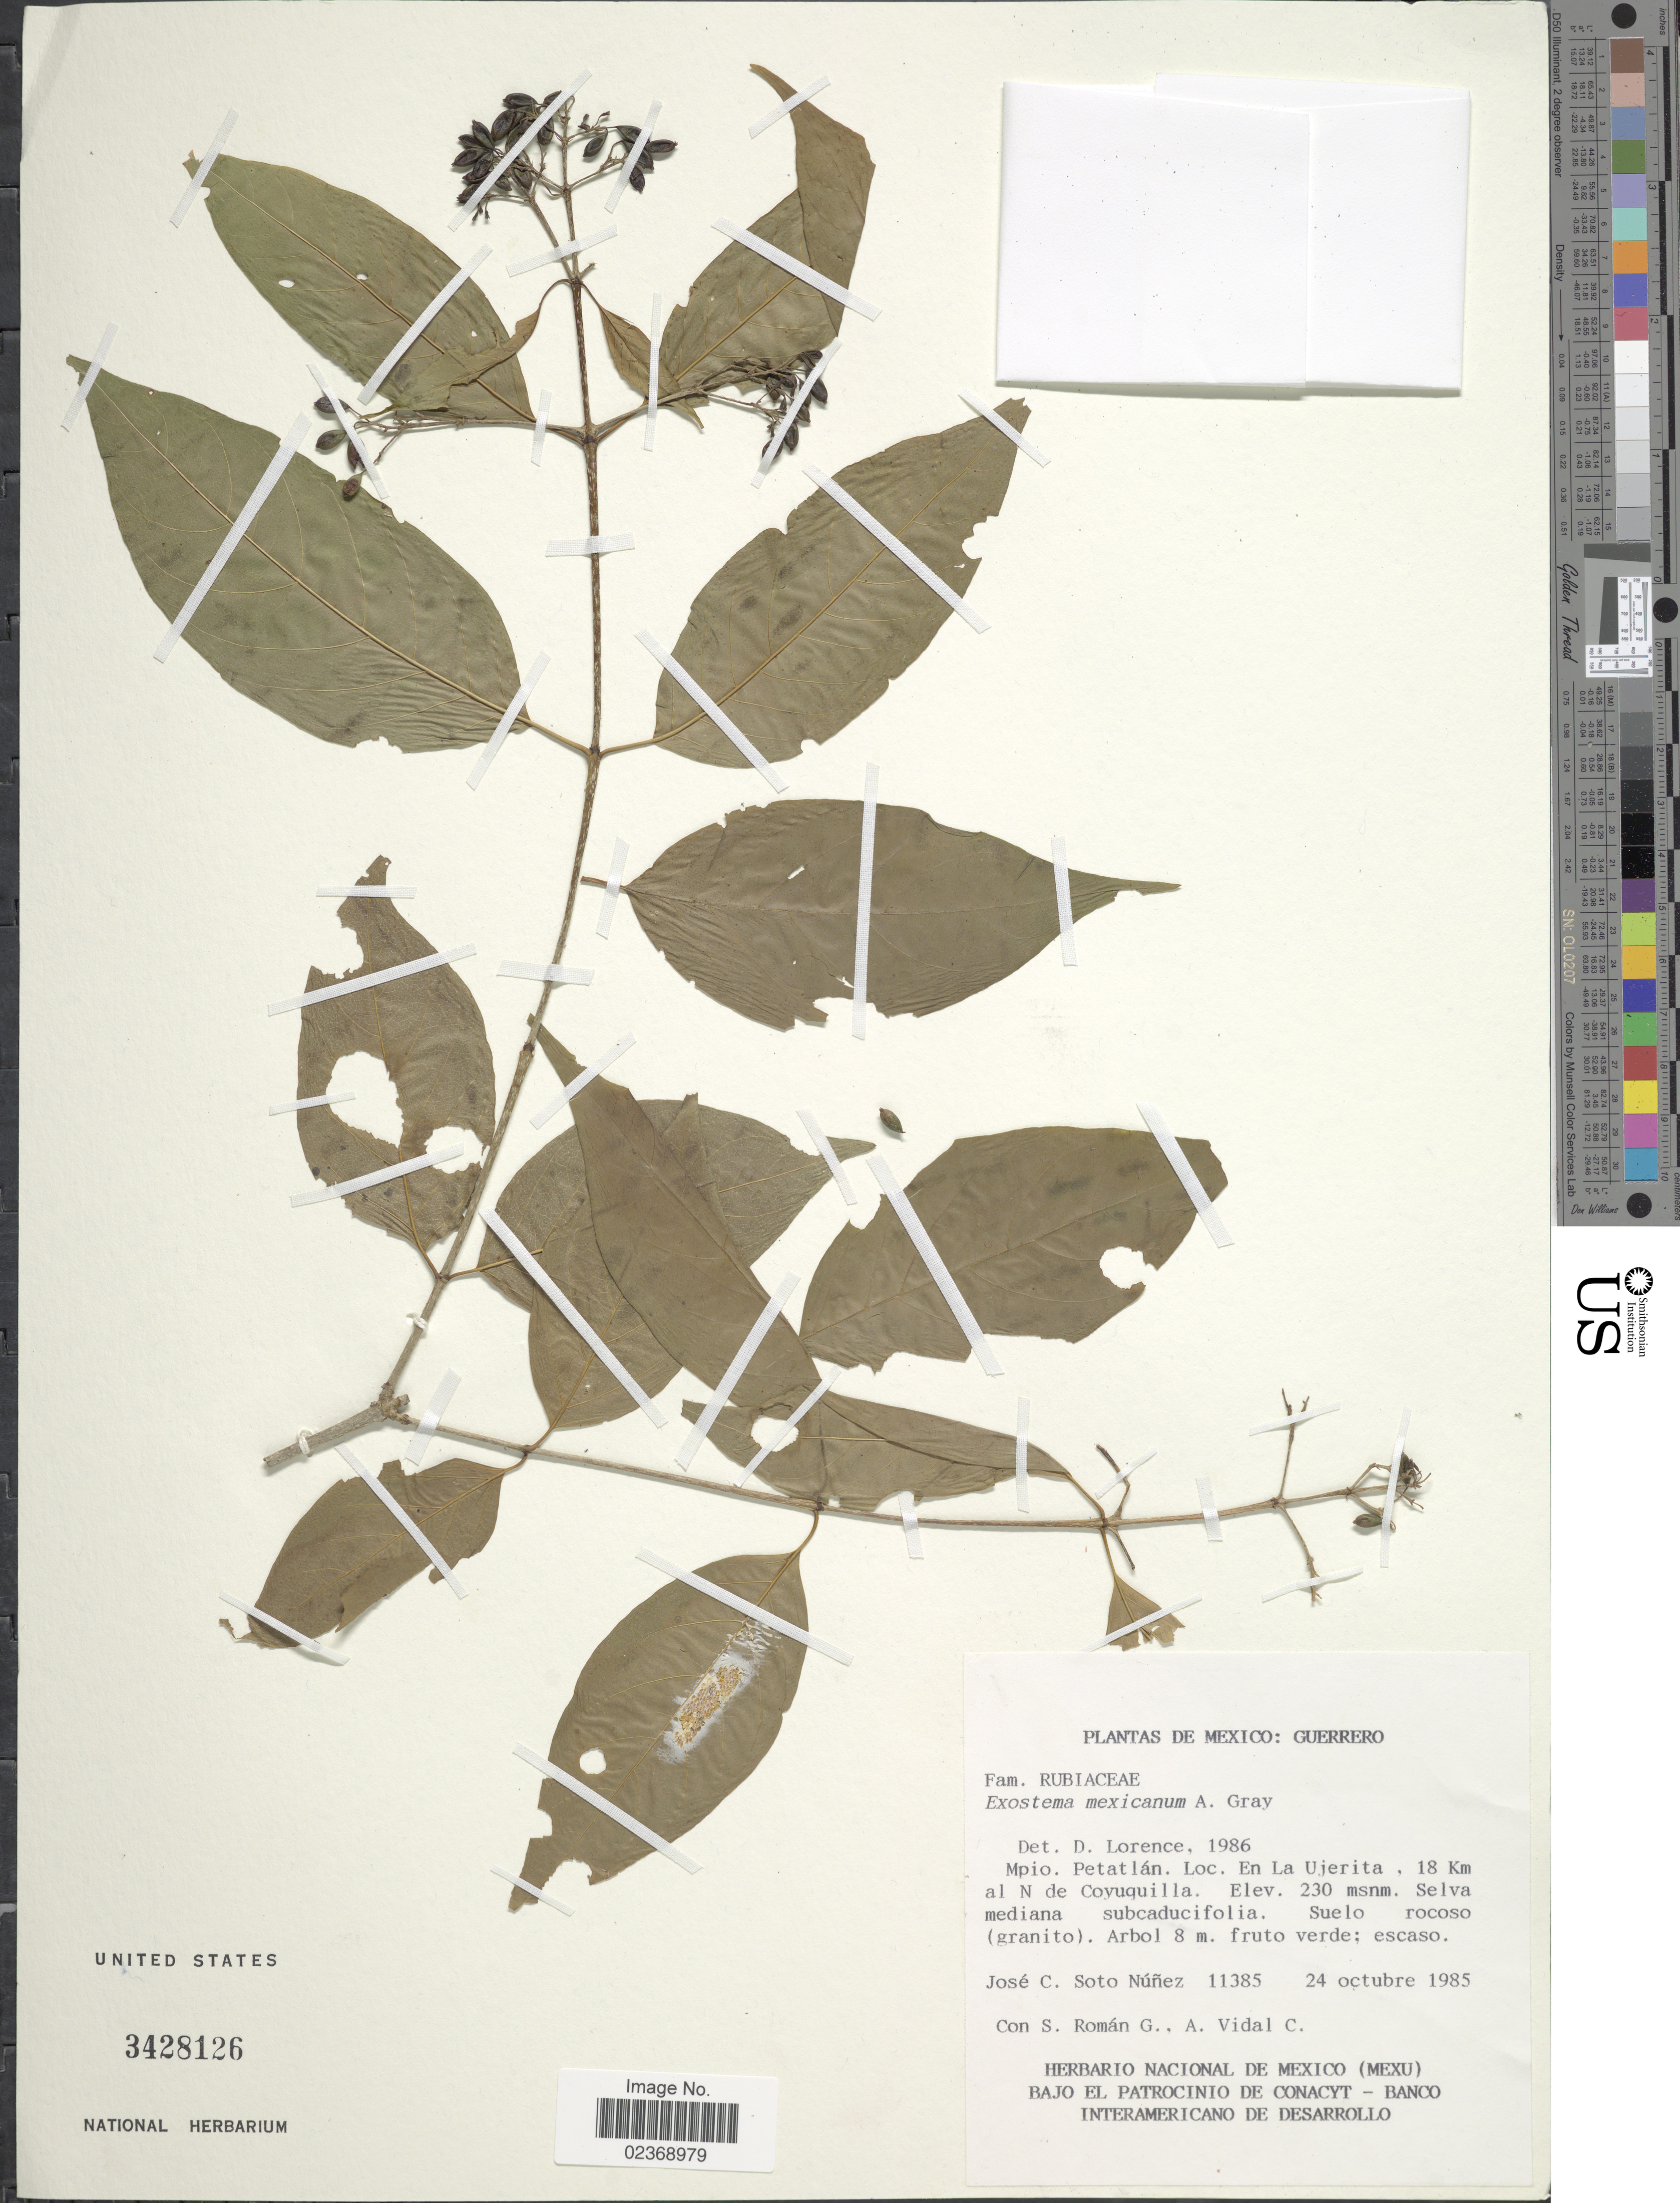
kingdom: Plantae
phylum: Tracheophyta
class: Magnoliopsida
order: Gentianales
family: Rubiaceae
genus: Exostema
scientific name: Exostema mexicanum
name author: A. Gray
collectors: J. Soto, S. Román G. & A. Vidal C.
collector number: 11385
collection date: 1985-10-24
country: Mexico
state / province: Guerrero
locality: Mpio Petatlán, En La Ujerita, 18 Km al N de Coyuquilla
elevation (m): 230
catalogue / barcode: US 3428126